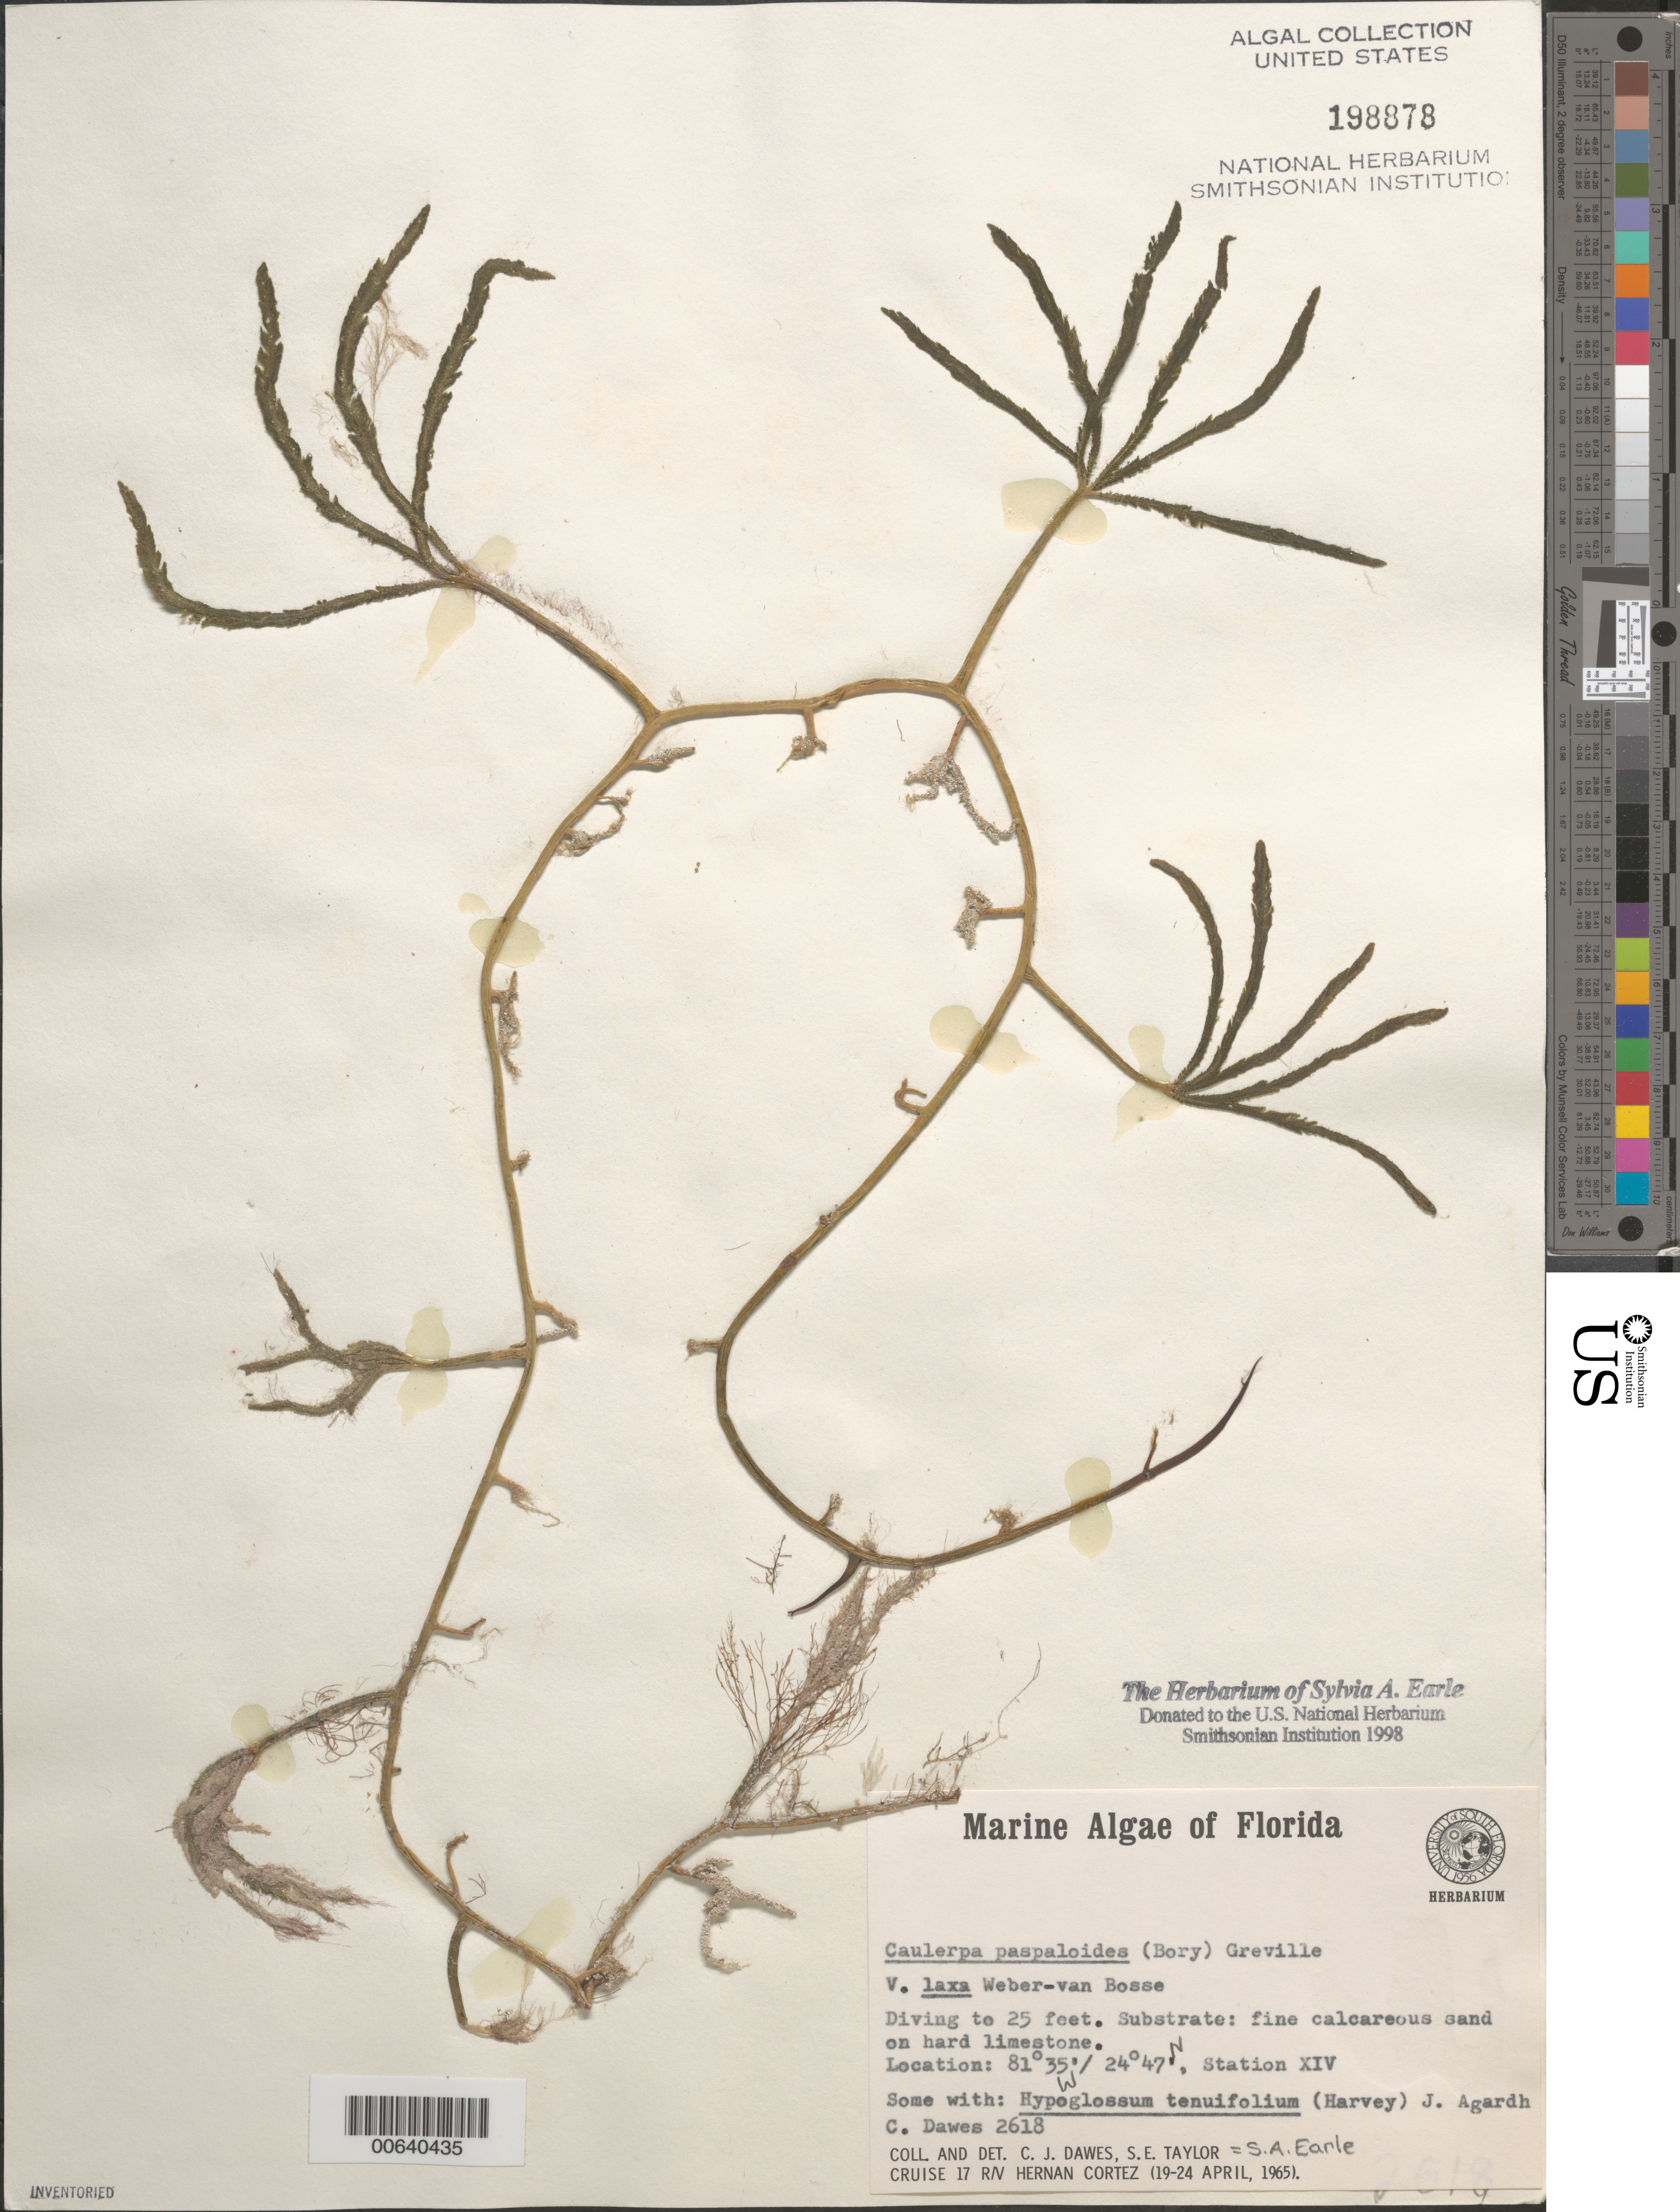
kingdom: Plantae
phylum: Chlorophyta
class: Ulvophyceae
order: Bryopsidales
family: Caulerpaceae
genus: Caulerpa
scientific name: Caulerpa paspaloides var. laxa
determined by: Dawes, C. J.; Earle, S. A.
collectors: C. Dawes & S. A. Earle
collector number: Cjd 2618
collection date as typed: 19 Apr 1965 to 24 Apr 1965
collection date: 1965-04-19/1965-04-24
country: United States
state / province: Florida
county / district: Monroe County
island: Florida Keys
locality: Florida Keys area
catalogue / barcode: US 198878